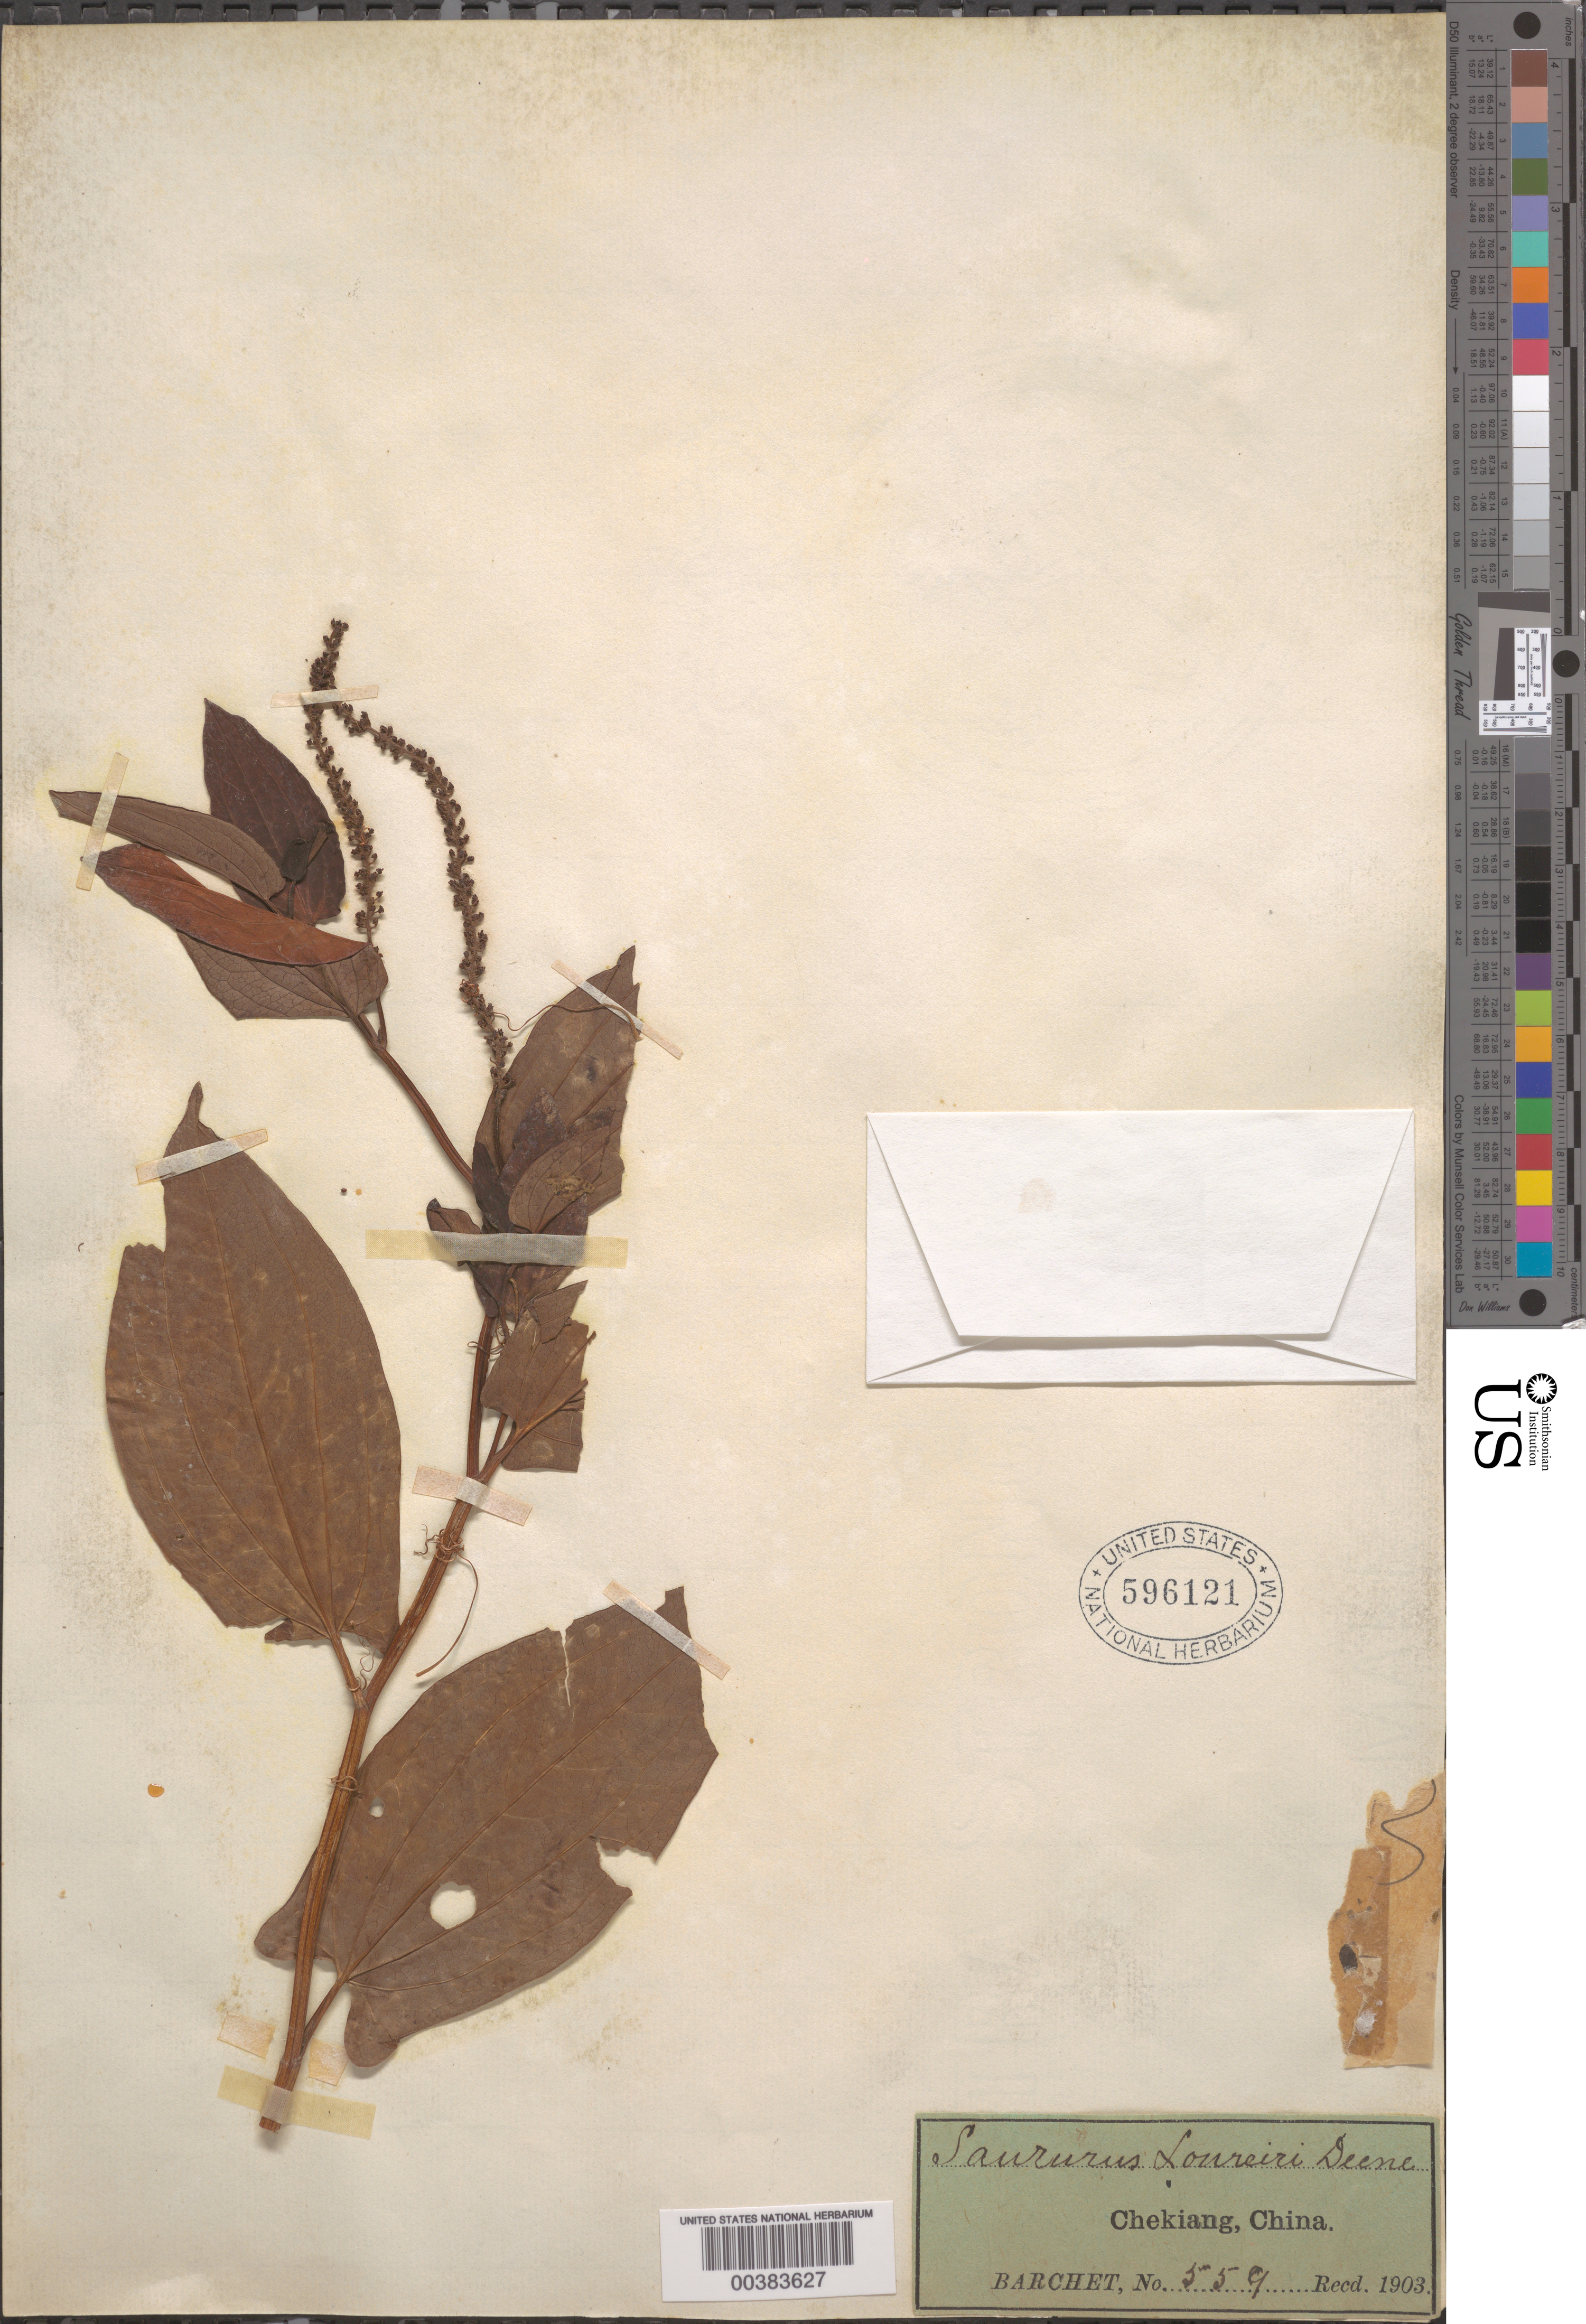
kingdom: Plantae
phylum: Tracheophyta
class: Magnoliopsida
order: Piperales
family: Saururaceae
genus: Saururus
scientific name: Saururus chinensis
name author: (Lour.) Baill.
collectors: S. P. Barchet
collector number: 559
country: China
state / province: Zhejiang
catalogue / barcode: US 596121